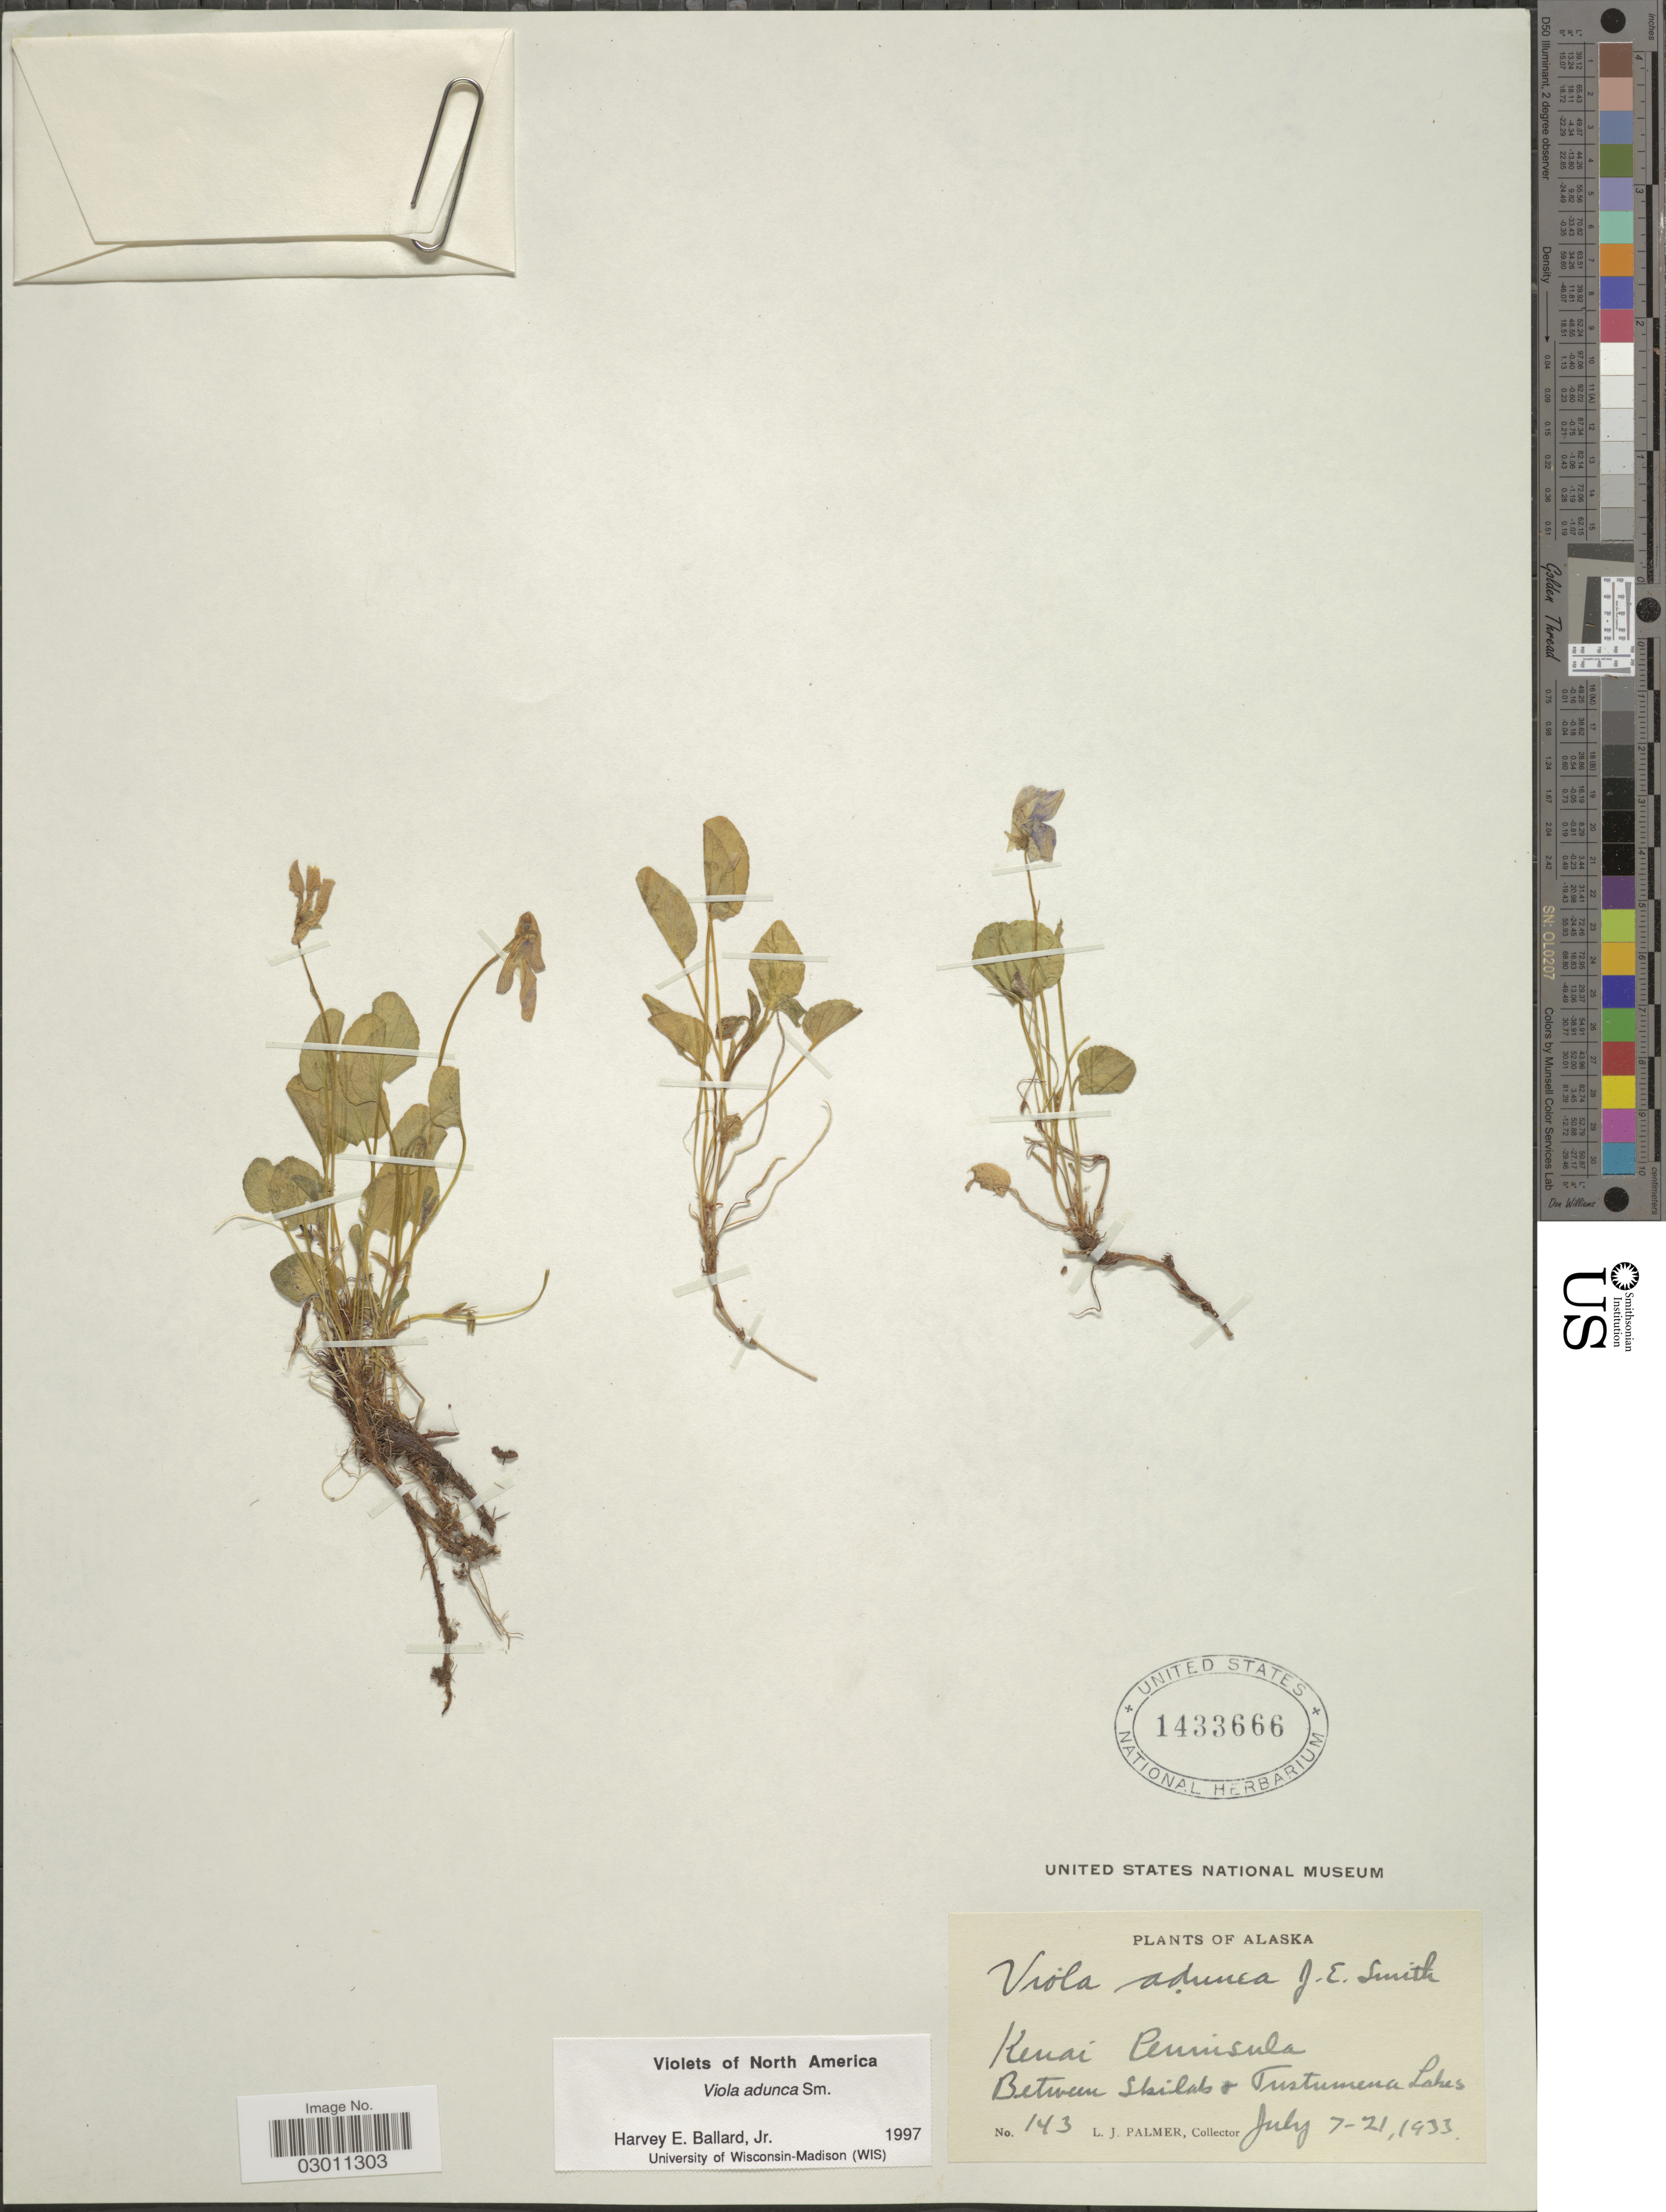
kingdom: Plantae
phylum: Tracheophyta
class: Magnoliopsida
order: Malpighiales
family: Violaceae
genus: Viola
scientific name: Viola adunca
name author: Sm.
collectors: L. J. Palmer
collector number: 143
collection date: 1933-07-07/1933-07-21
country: United States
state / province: Alaska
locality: Kenai Peninsula. Between Shiloh & Tustumena Lakes.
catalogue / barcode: US 1433666